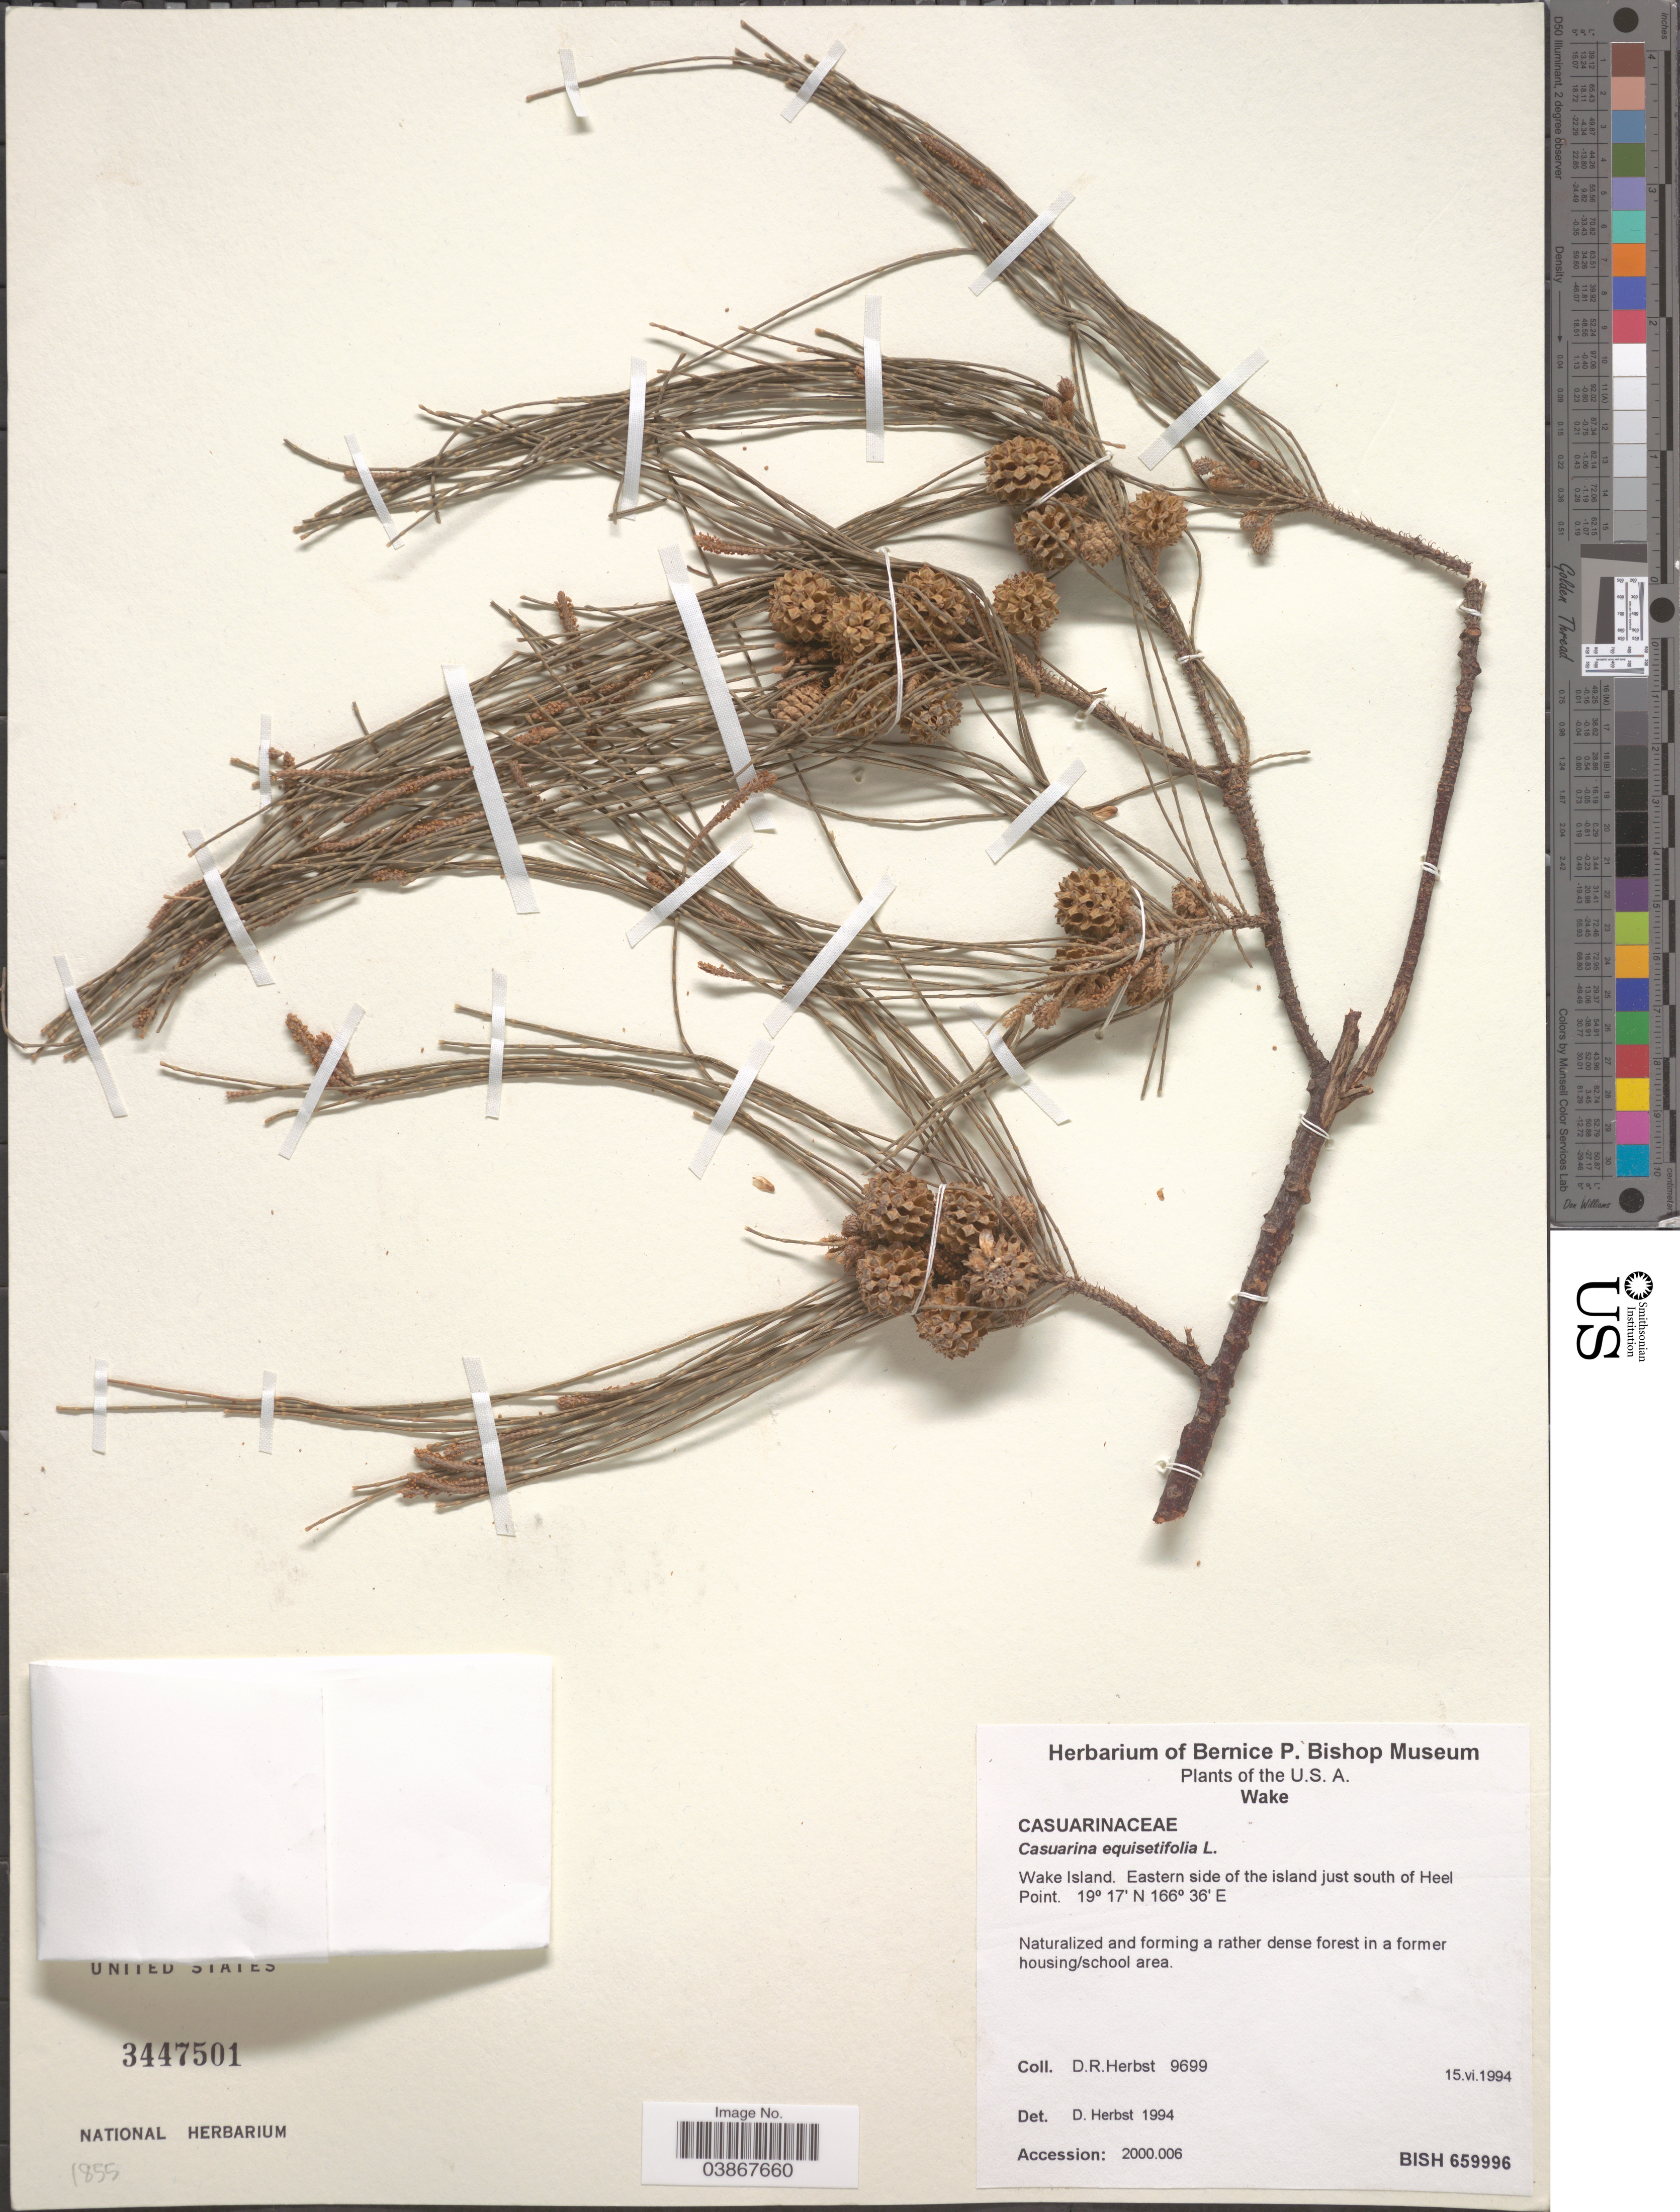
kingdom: Plantae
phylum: Tracheophyta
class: Magnoliopsida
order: Fagales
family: Casuarinaceae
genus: Casuarina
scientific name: Casuarina equisetifolia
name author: L.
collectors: D. R. Herbst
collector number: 9699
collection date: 1994-06-15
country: U.S. Administered Pacific Islands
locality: U.S.A. Wake. Wake Island. Eastern side of the island just south of Heel Point. In a former housing/school area. [unsure placement]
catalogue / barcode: US 3447501